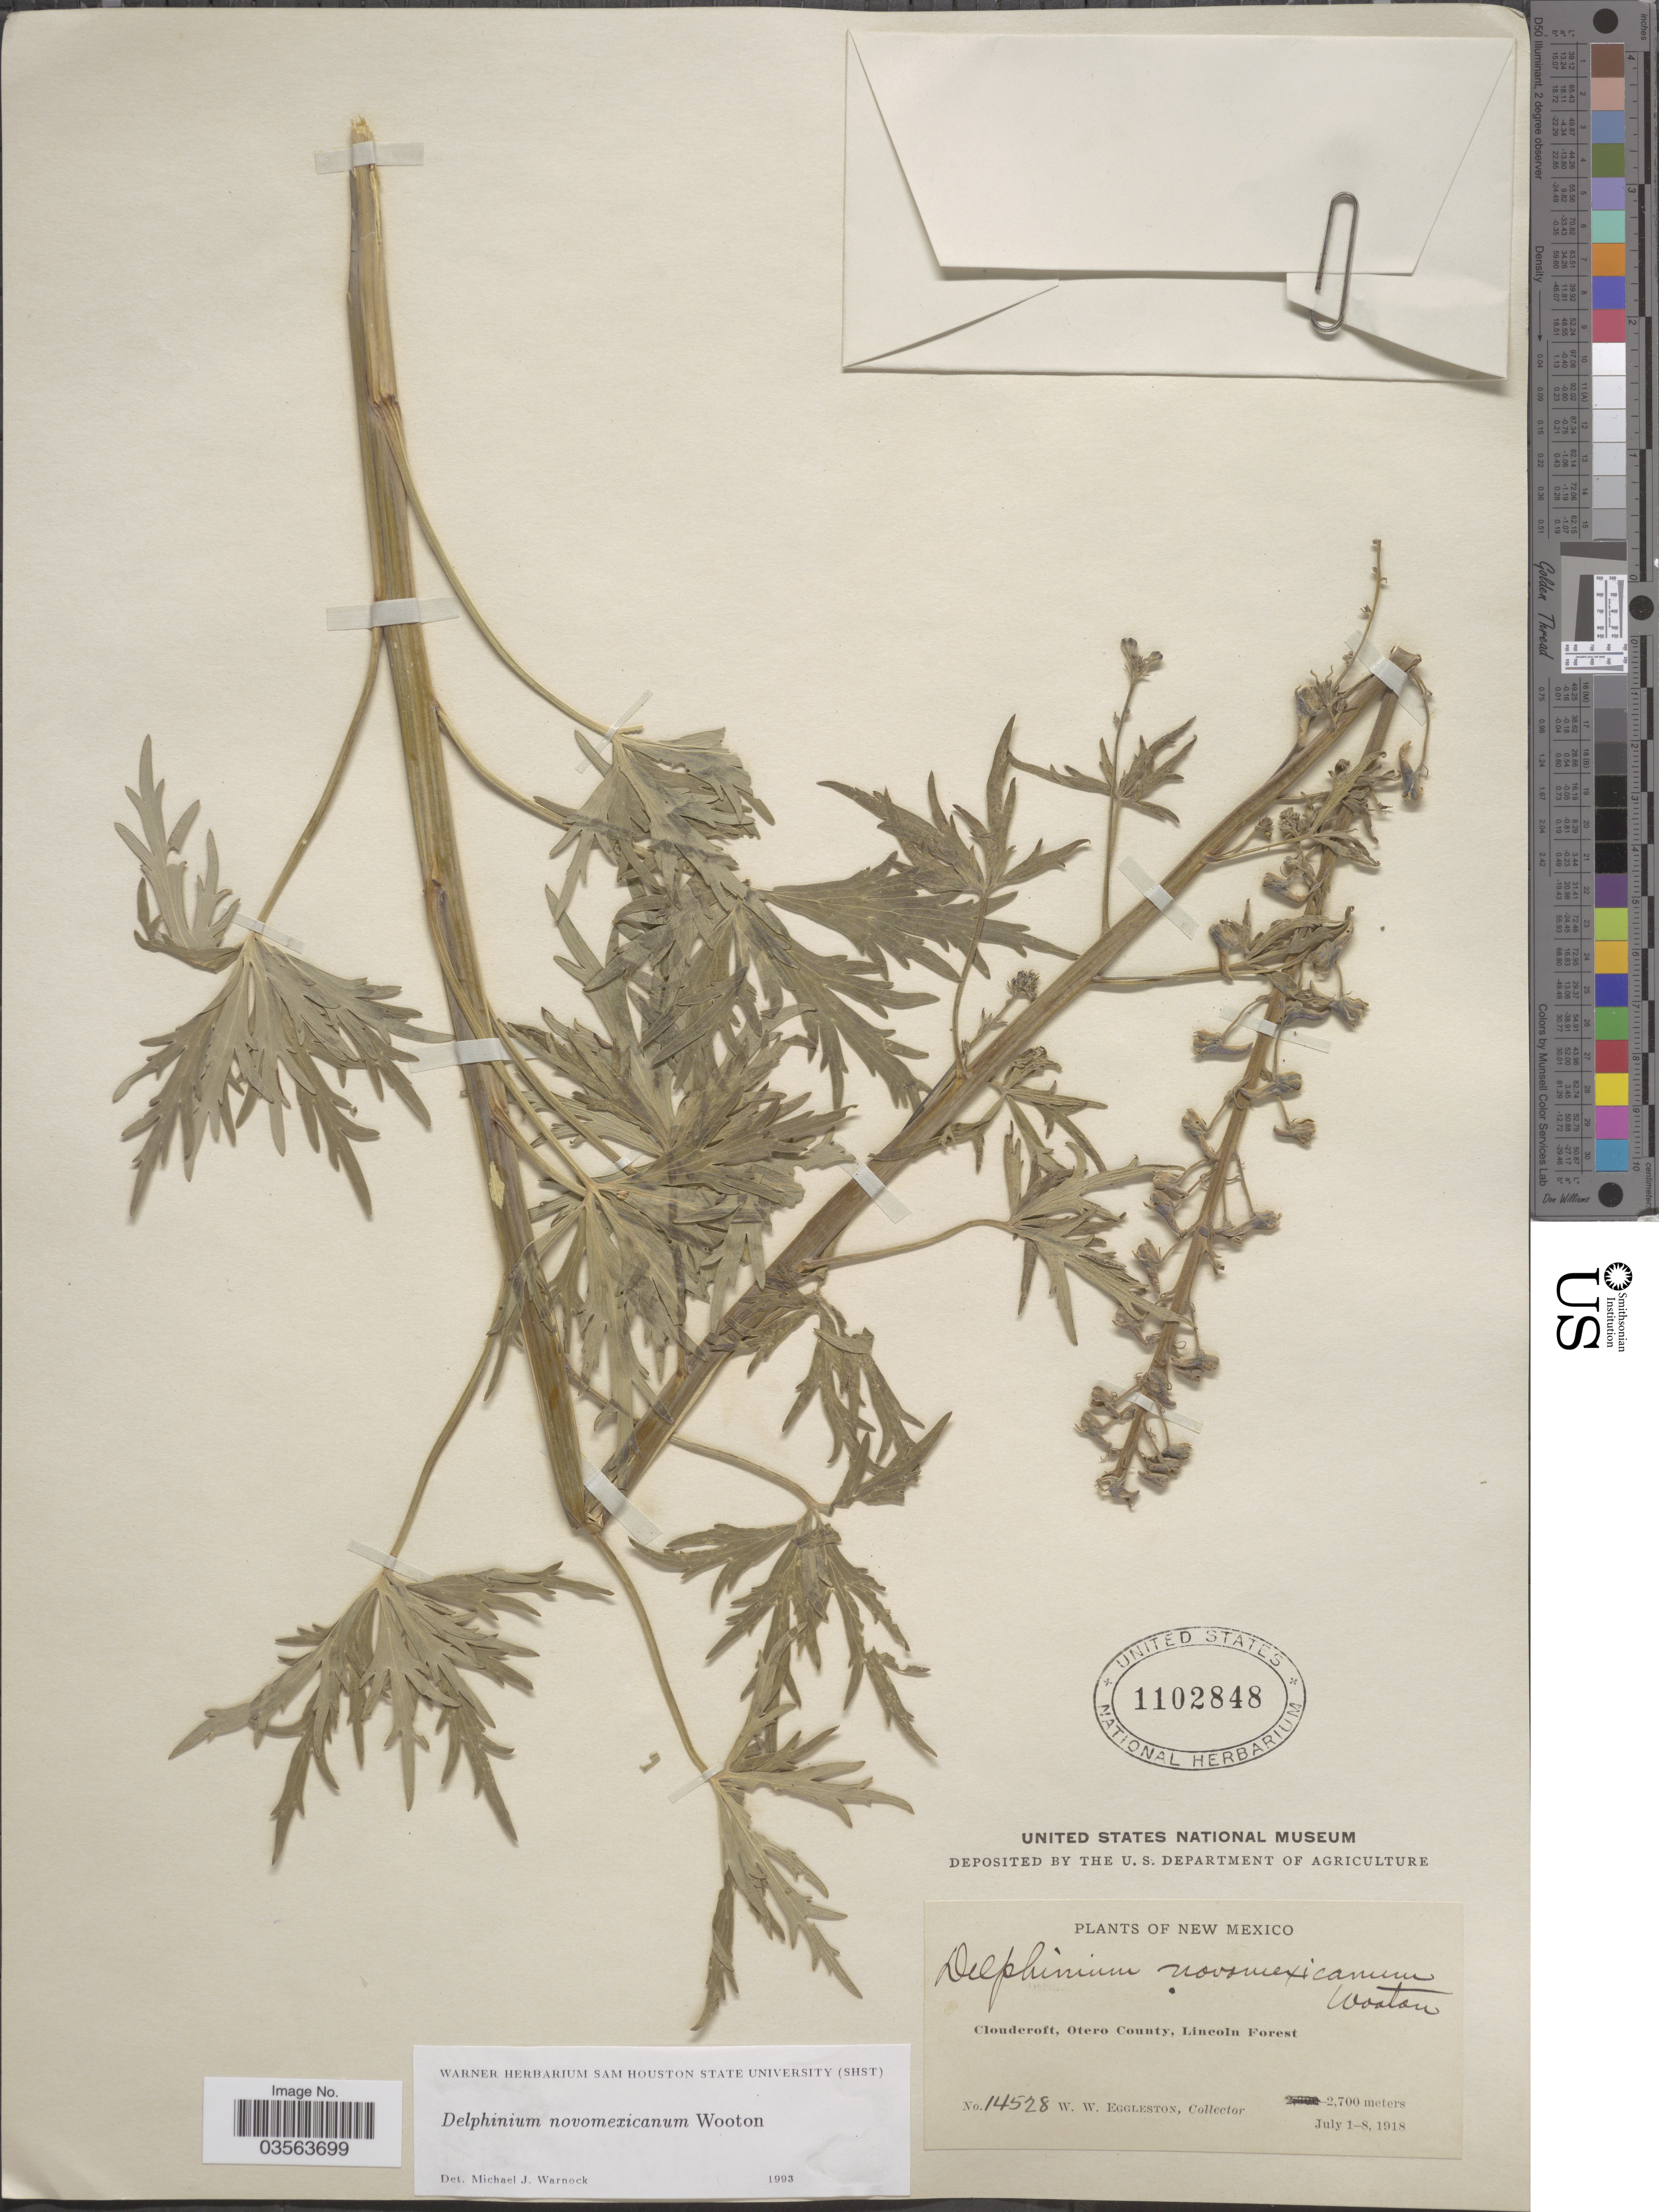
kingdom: Plantae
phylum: Tracheophyta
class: Magnoliopsida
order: Ranunculales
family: Ranunculaceae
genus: Delphinium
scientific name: Delphinium novomexicanum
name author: Wooton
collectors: W. W. Eggleston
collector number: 14528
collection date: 1918-07-01/1918-07-08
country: United States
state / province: New Mexico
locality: Cloudcroft, Otero County, Lincoln Forest.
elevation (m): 2700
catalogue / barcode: US 1102848